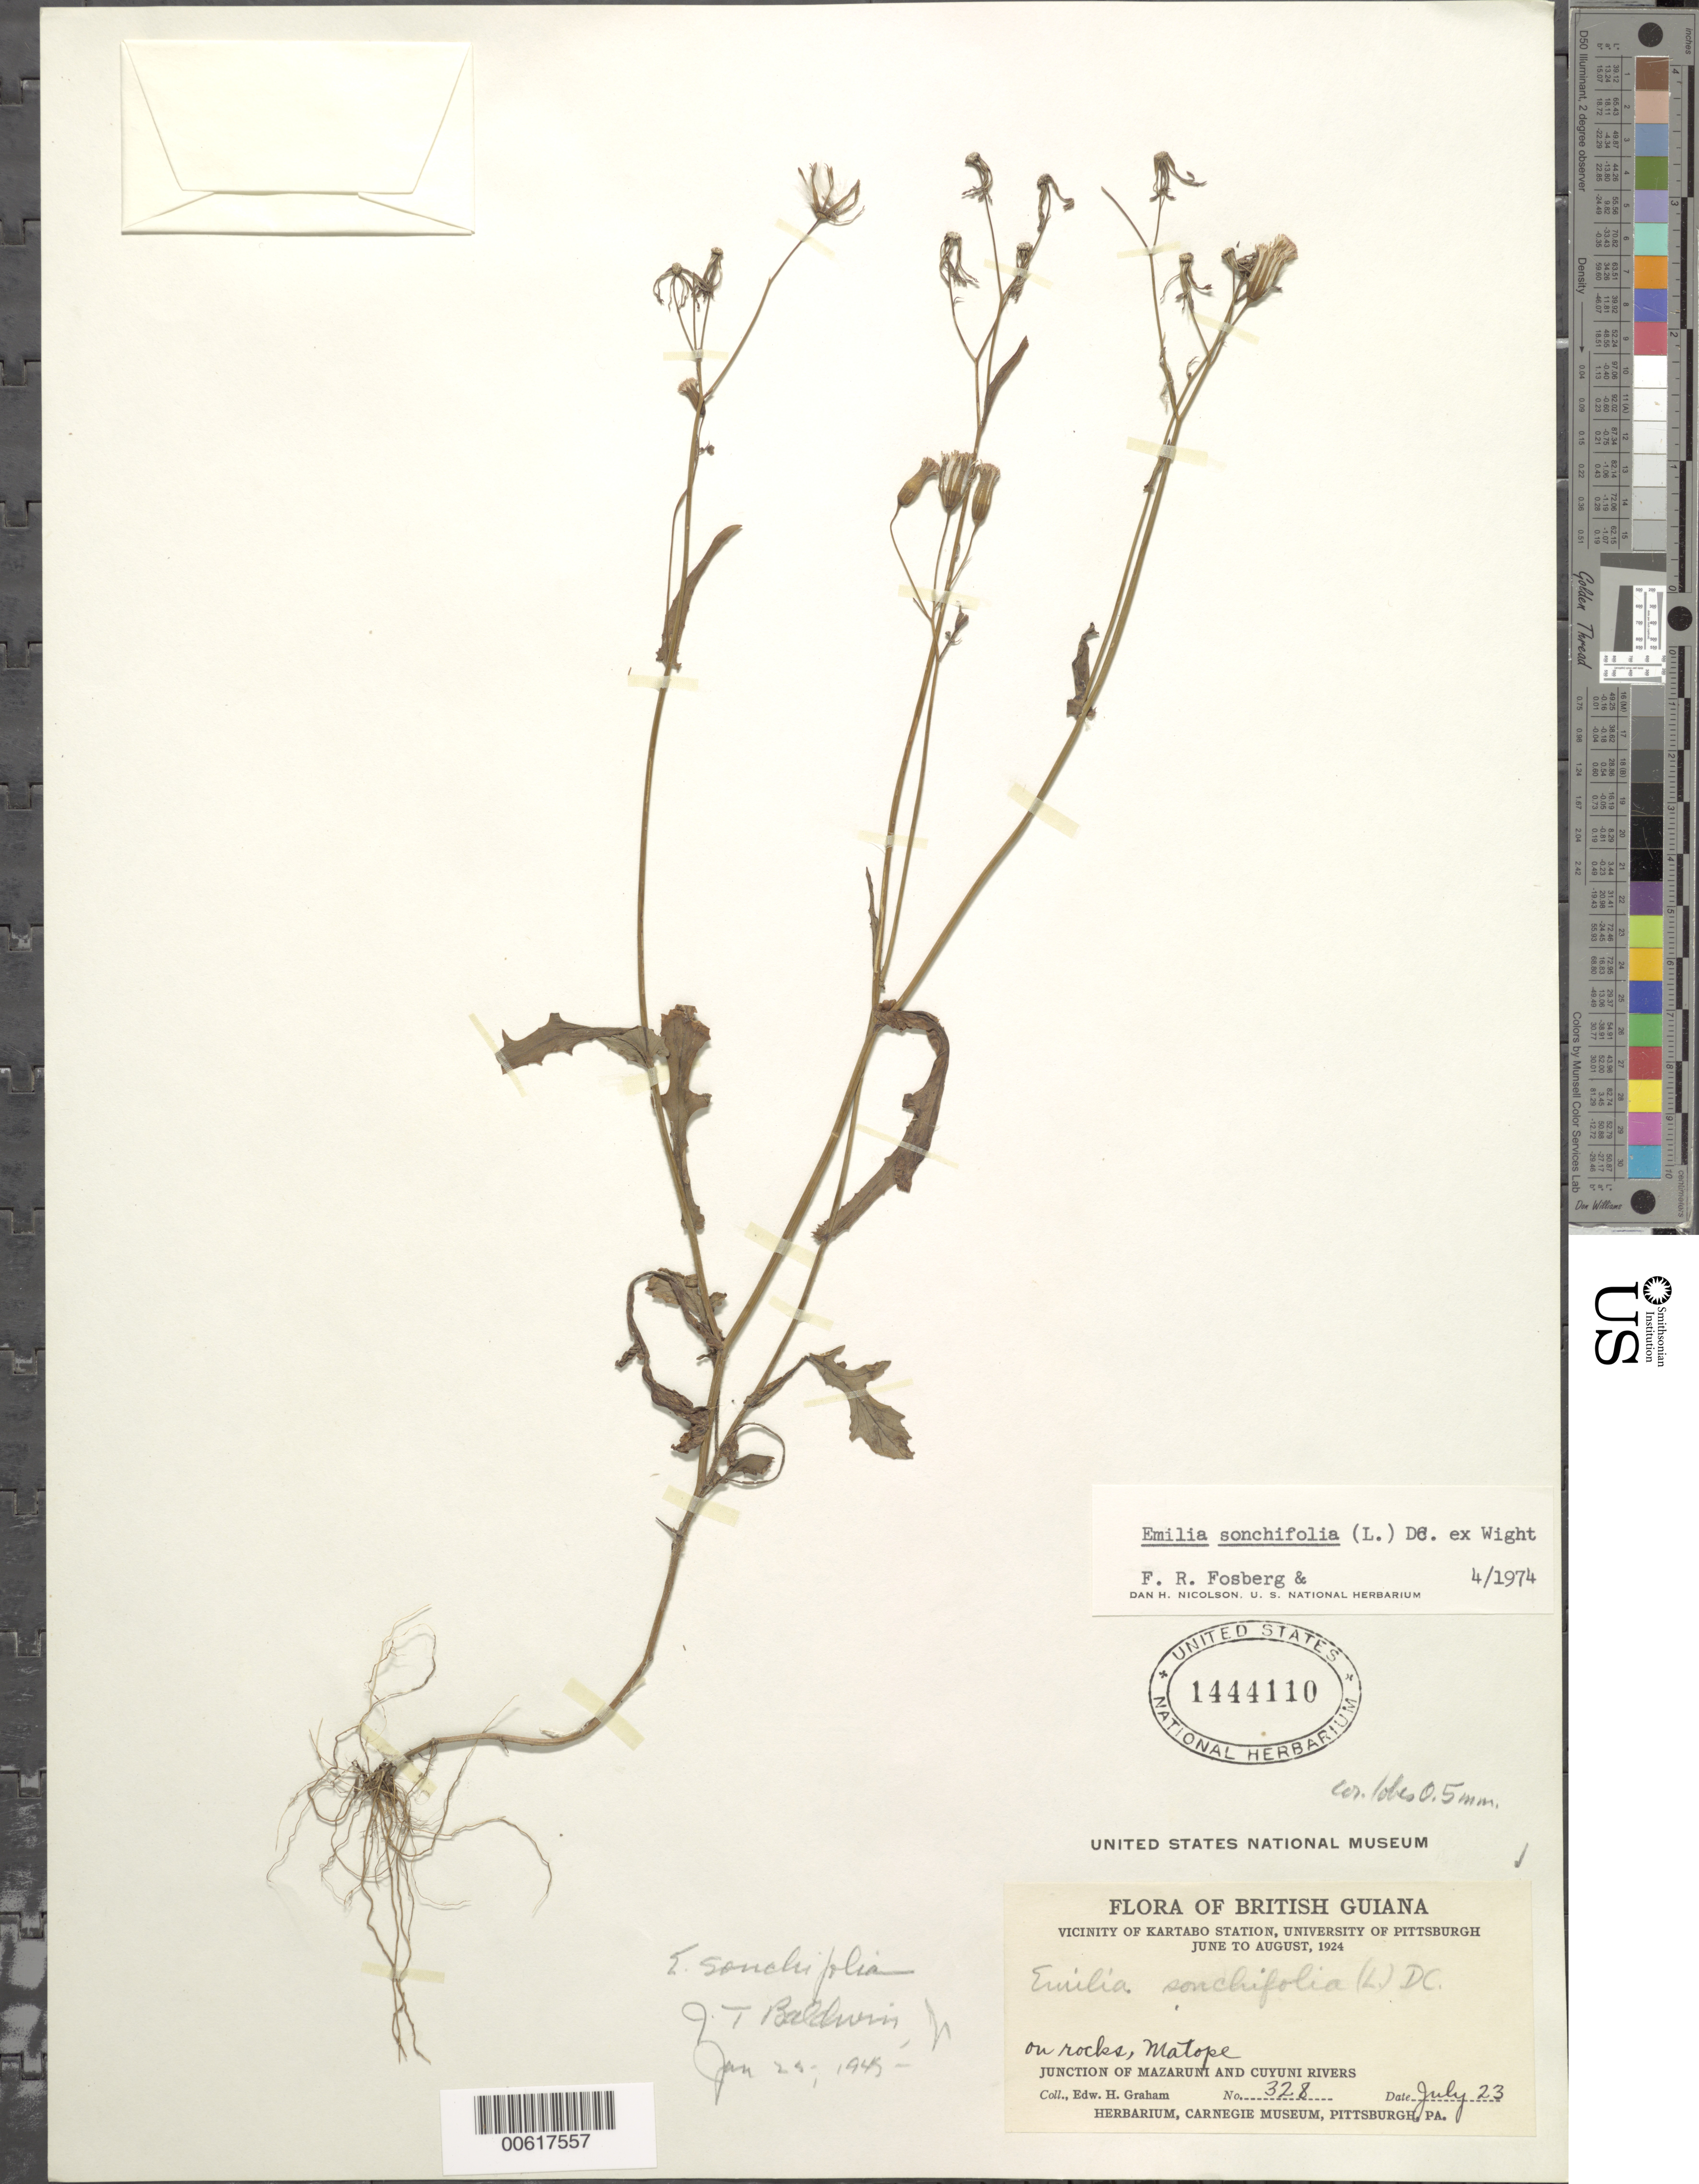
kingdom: Plantae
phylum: Tracheophyta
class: Magnoliopsida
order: Asterales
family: Asteraceae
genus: Emilia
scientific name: Emilia sonchifolia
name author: (L.) DC.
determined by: Pruski, J. F.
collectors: E. H. Graham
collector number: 328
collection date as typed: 23-Jul-24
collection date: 1924-07-23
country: Guyana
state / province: Cuyuni-Mazaruni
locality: Kartabo Station, junction of Mazaruni and Cuyuni Rivers, 20 miles NW of Matope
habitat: On rocks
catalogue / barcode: US 1444110